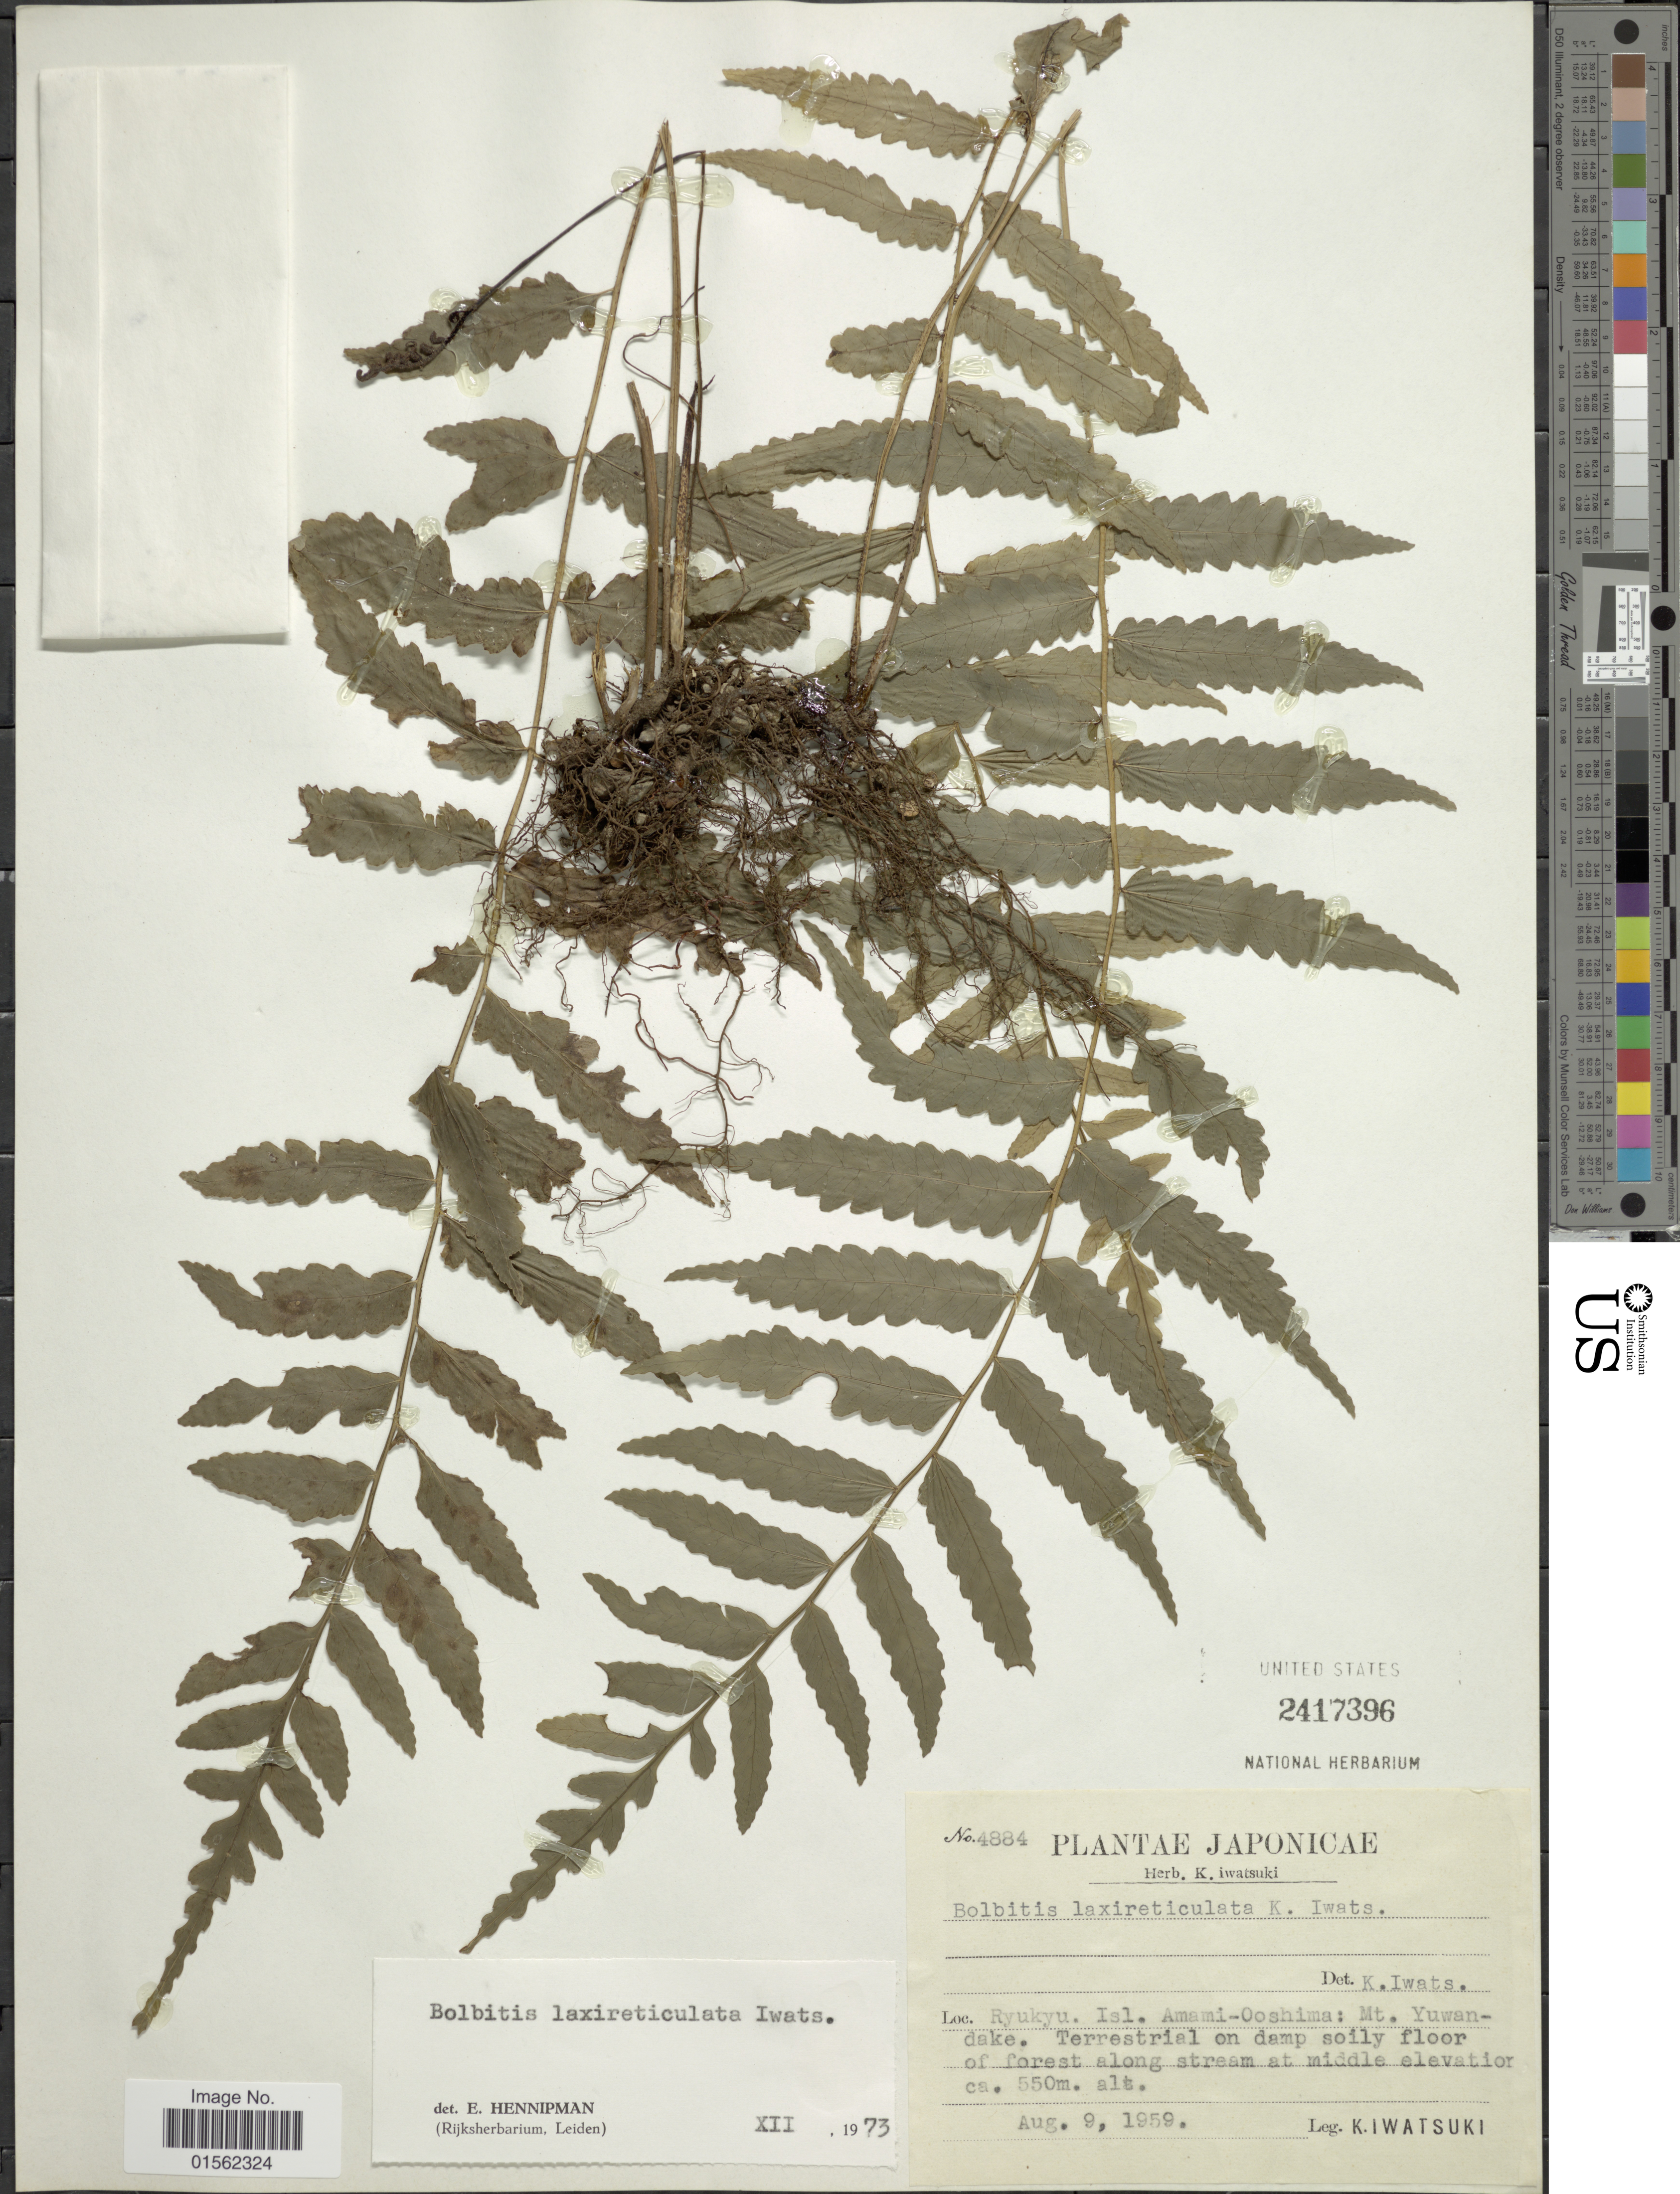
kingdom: Plantae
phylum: Tracheophyta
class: Polypodiopsida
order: Polypodiales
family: Dryopteridaceae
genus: Bolbitis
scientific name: Bolbitis laxireticulata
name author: K. Iwats.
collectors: K. Iwatsuki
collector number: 4884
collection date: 1959-08-09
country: Japan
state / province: Okinawa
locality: Ryukyu, Isl. Amami-Ooshima: Mt. Yuwan-dake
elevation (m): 550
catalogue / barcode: US 2417396